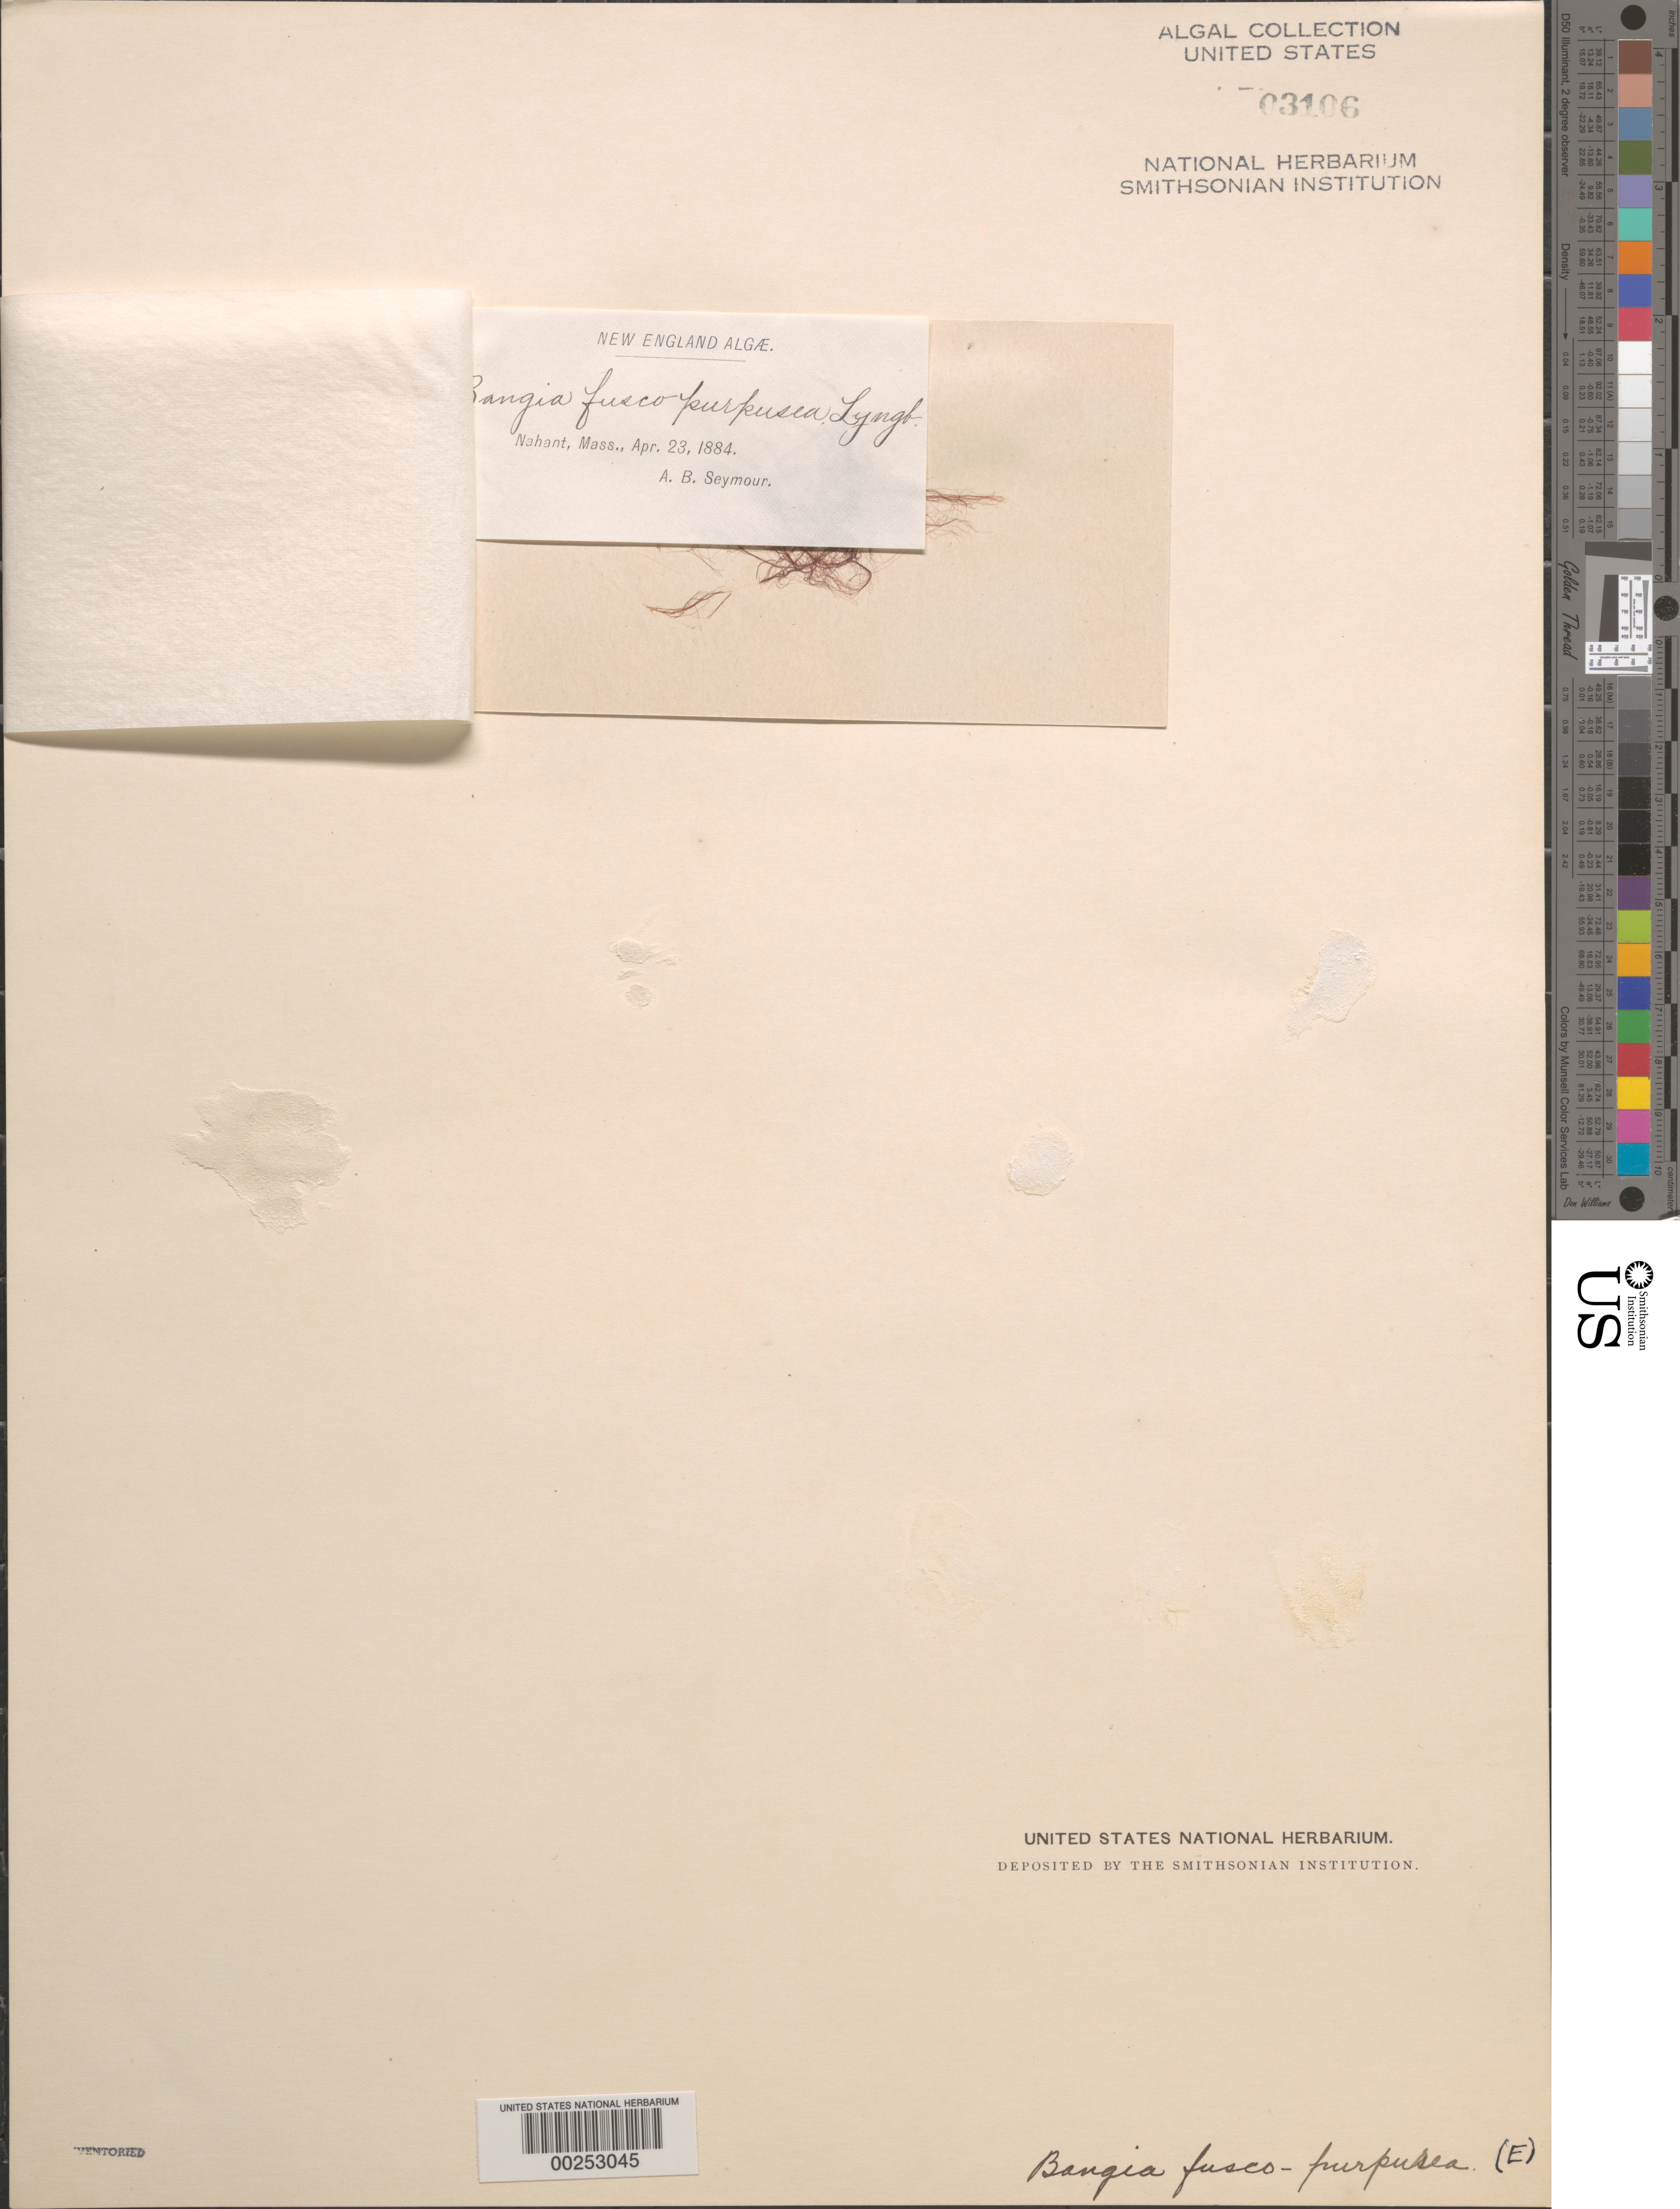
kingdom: Plantae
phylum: Rhodophyta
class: Bangiophyceae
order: Bangiales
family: Bangiaceae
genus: Bangia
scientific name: Bangia fuscopurpurea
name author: (Dillwyn) Lyngb.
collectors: A. Seymour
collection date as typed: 23 Apr 1884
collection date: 1884-04-23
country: United States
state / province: Massachusetts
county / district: Essex County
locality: Nahant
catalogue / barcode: US 3106